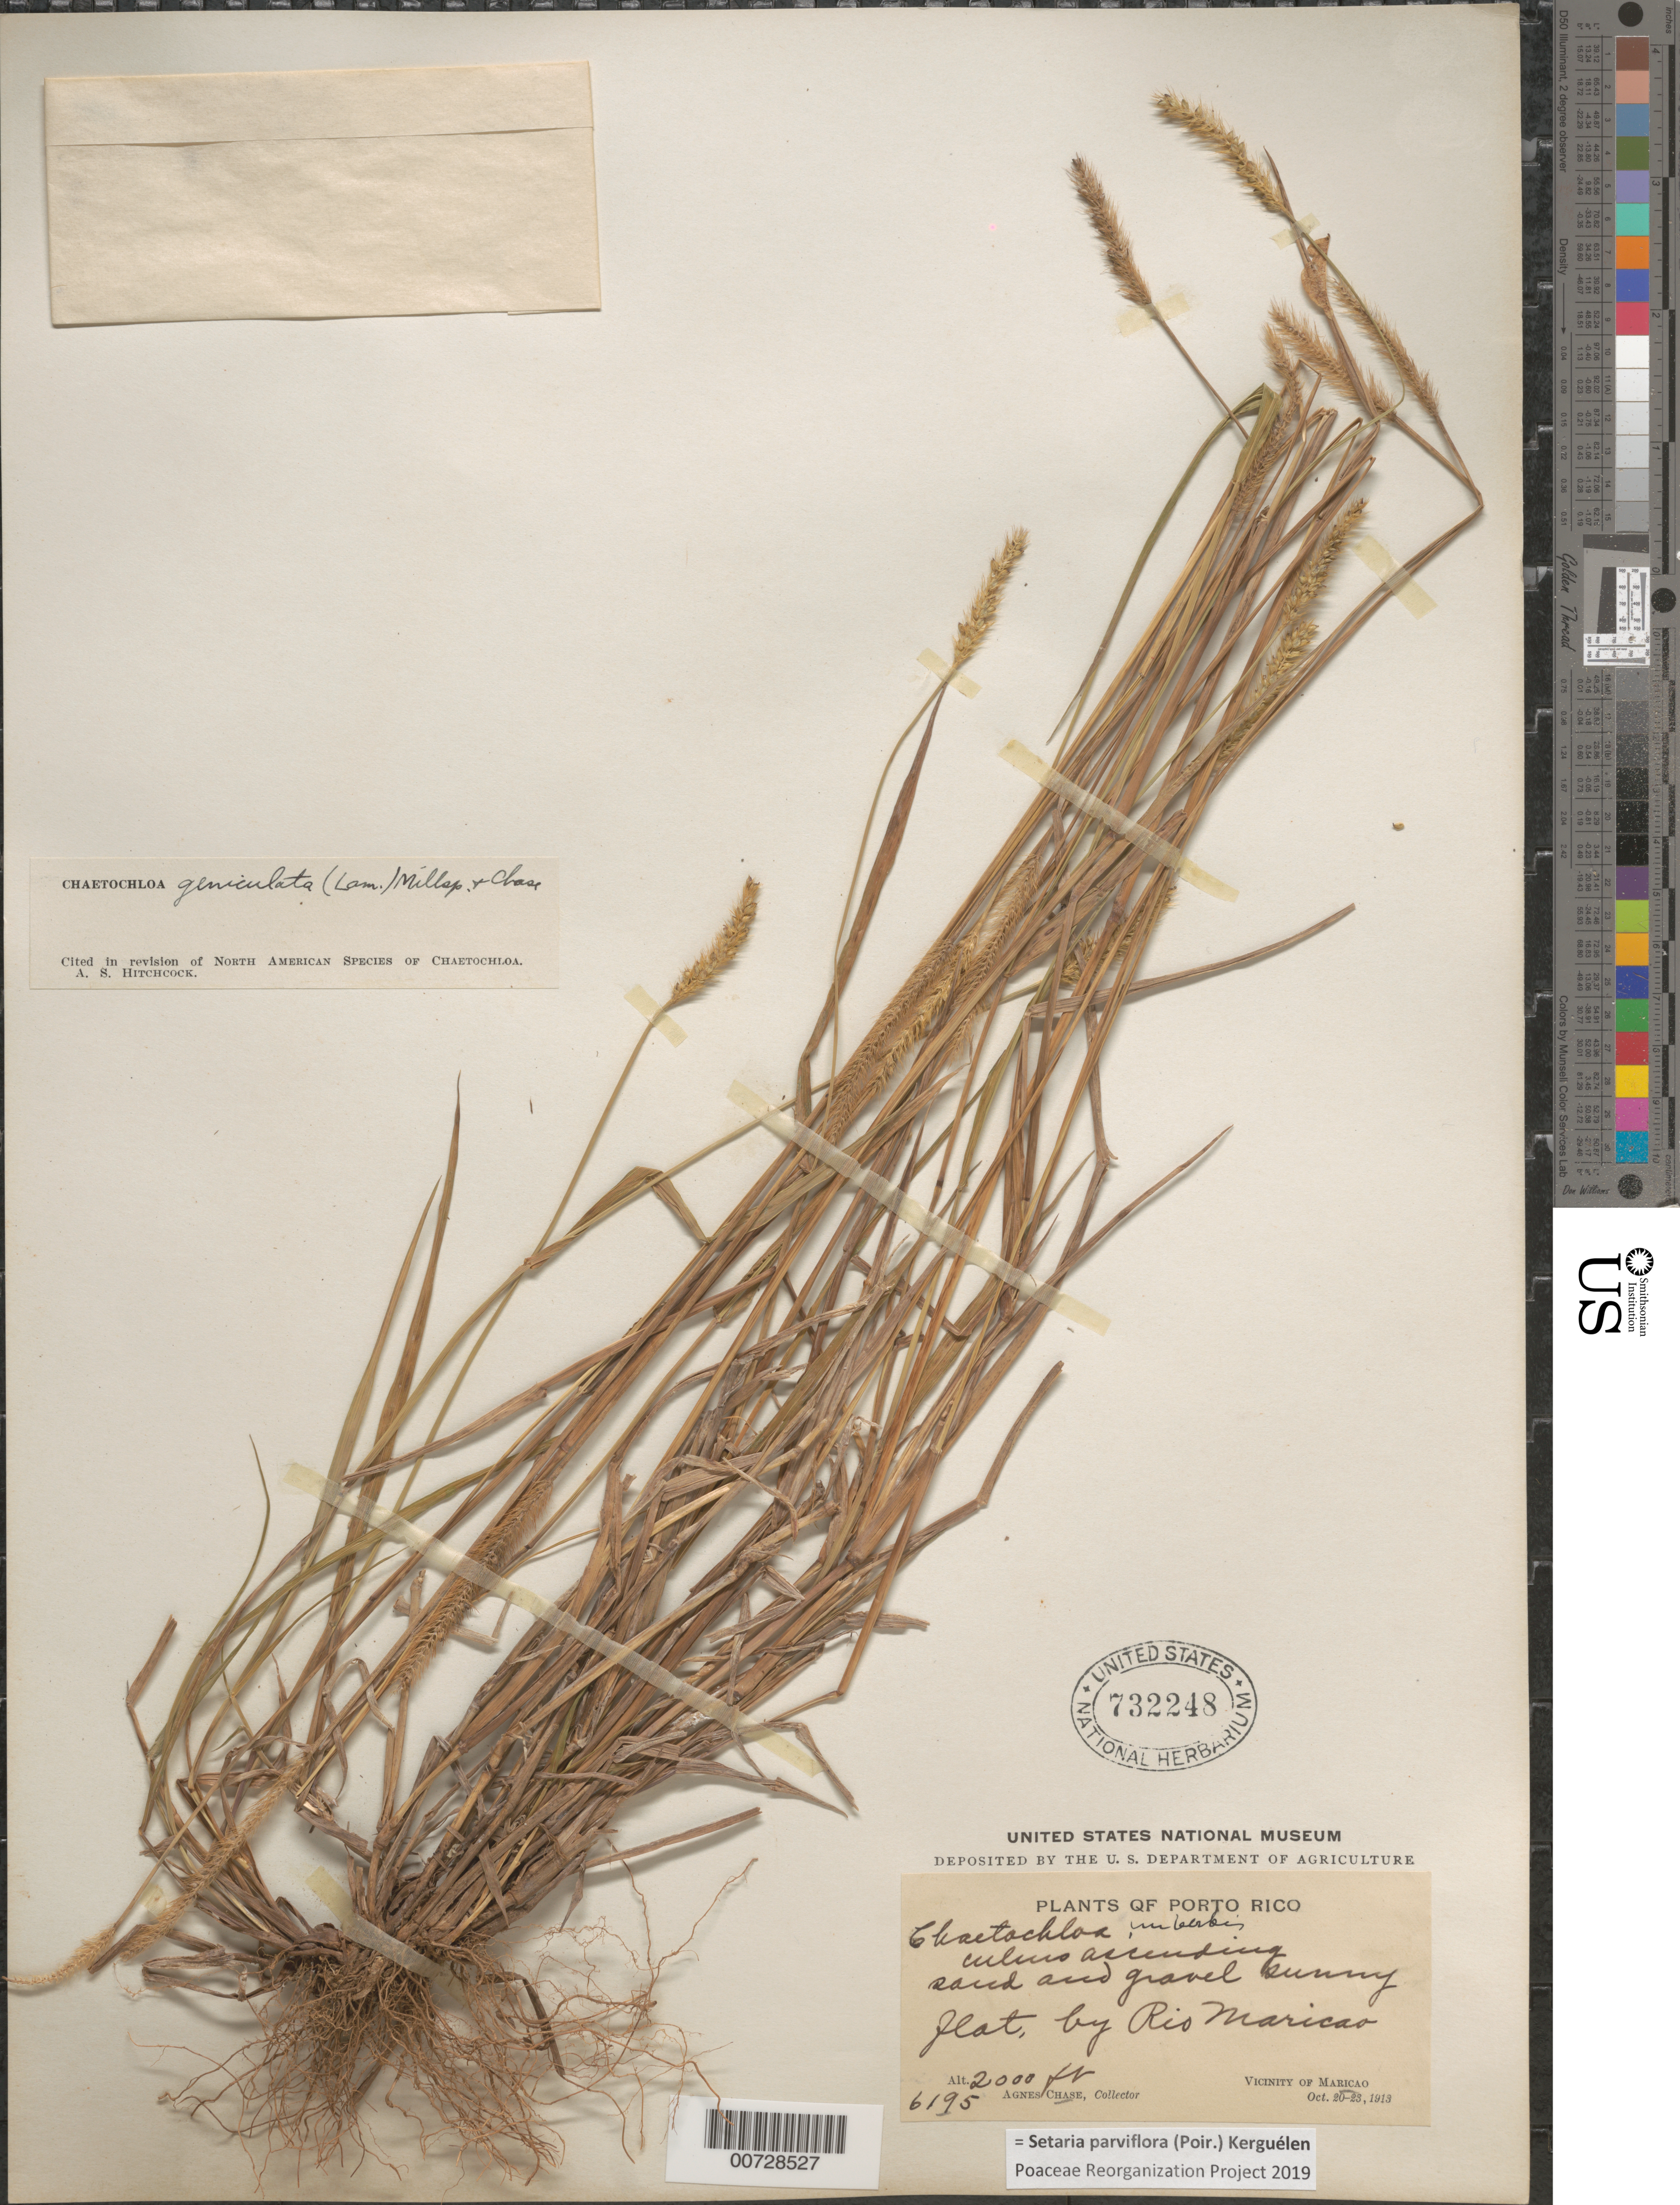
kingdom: Plantae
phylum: Tracheophyta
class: Liliopsida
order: Poales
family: Poaceae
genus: Setaria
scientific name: Setaria parviflora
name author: (Poir.) Kerguélen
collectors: A. Chase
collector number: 6195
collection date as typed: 20 Oct 1913 to 23 Oct 1913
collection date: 1913-10-20/1913-10-23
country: Puerto Rico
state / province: Maricao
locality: Rio Maricao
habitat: Sand and gravel sunny flat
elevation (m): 610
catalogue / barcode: US 732248